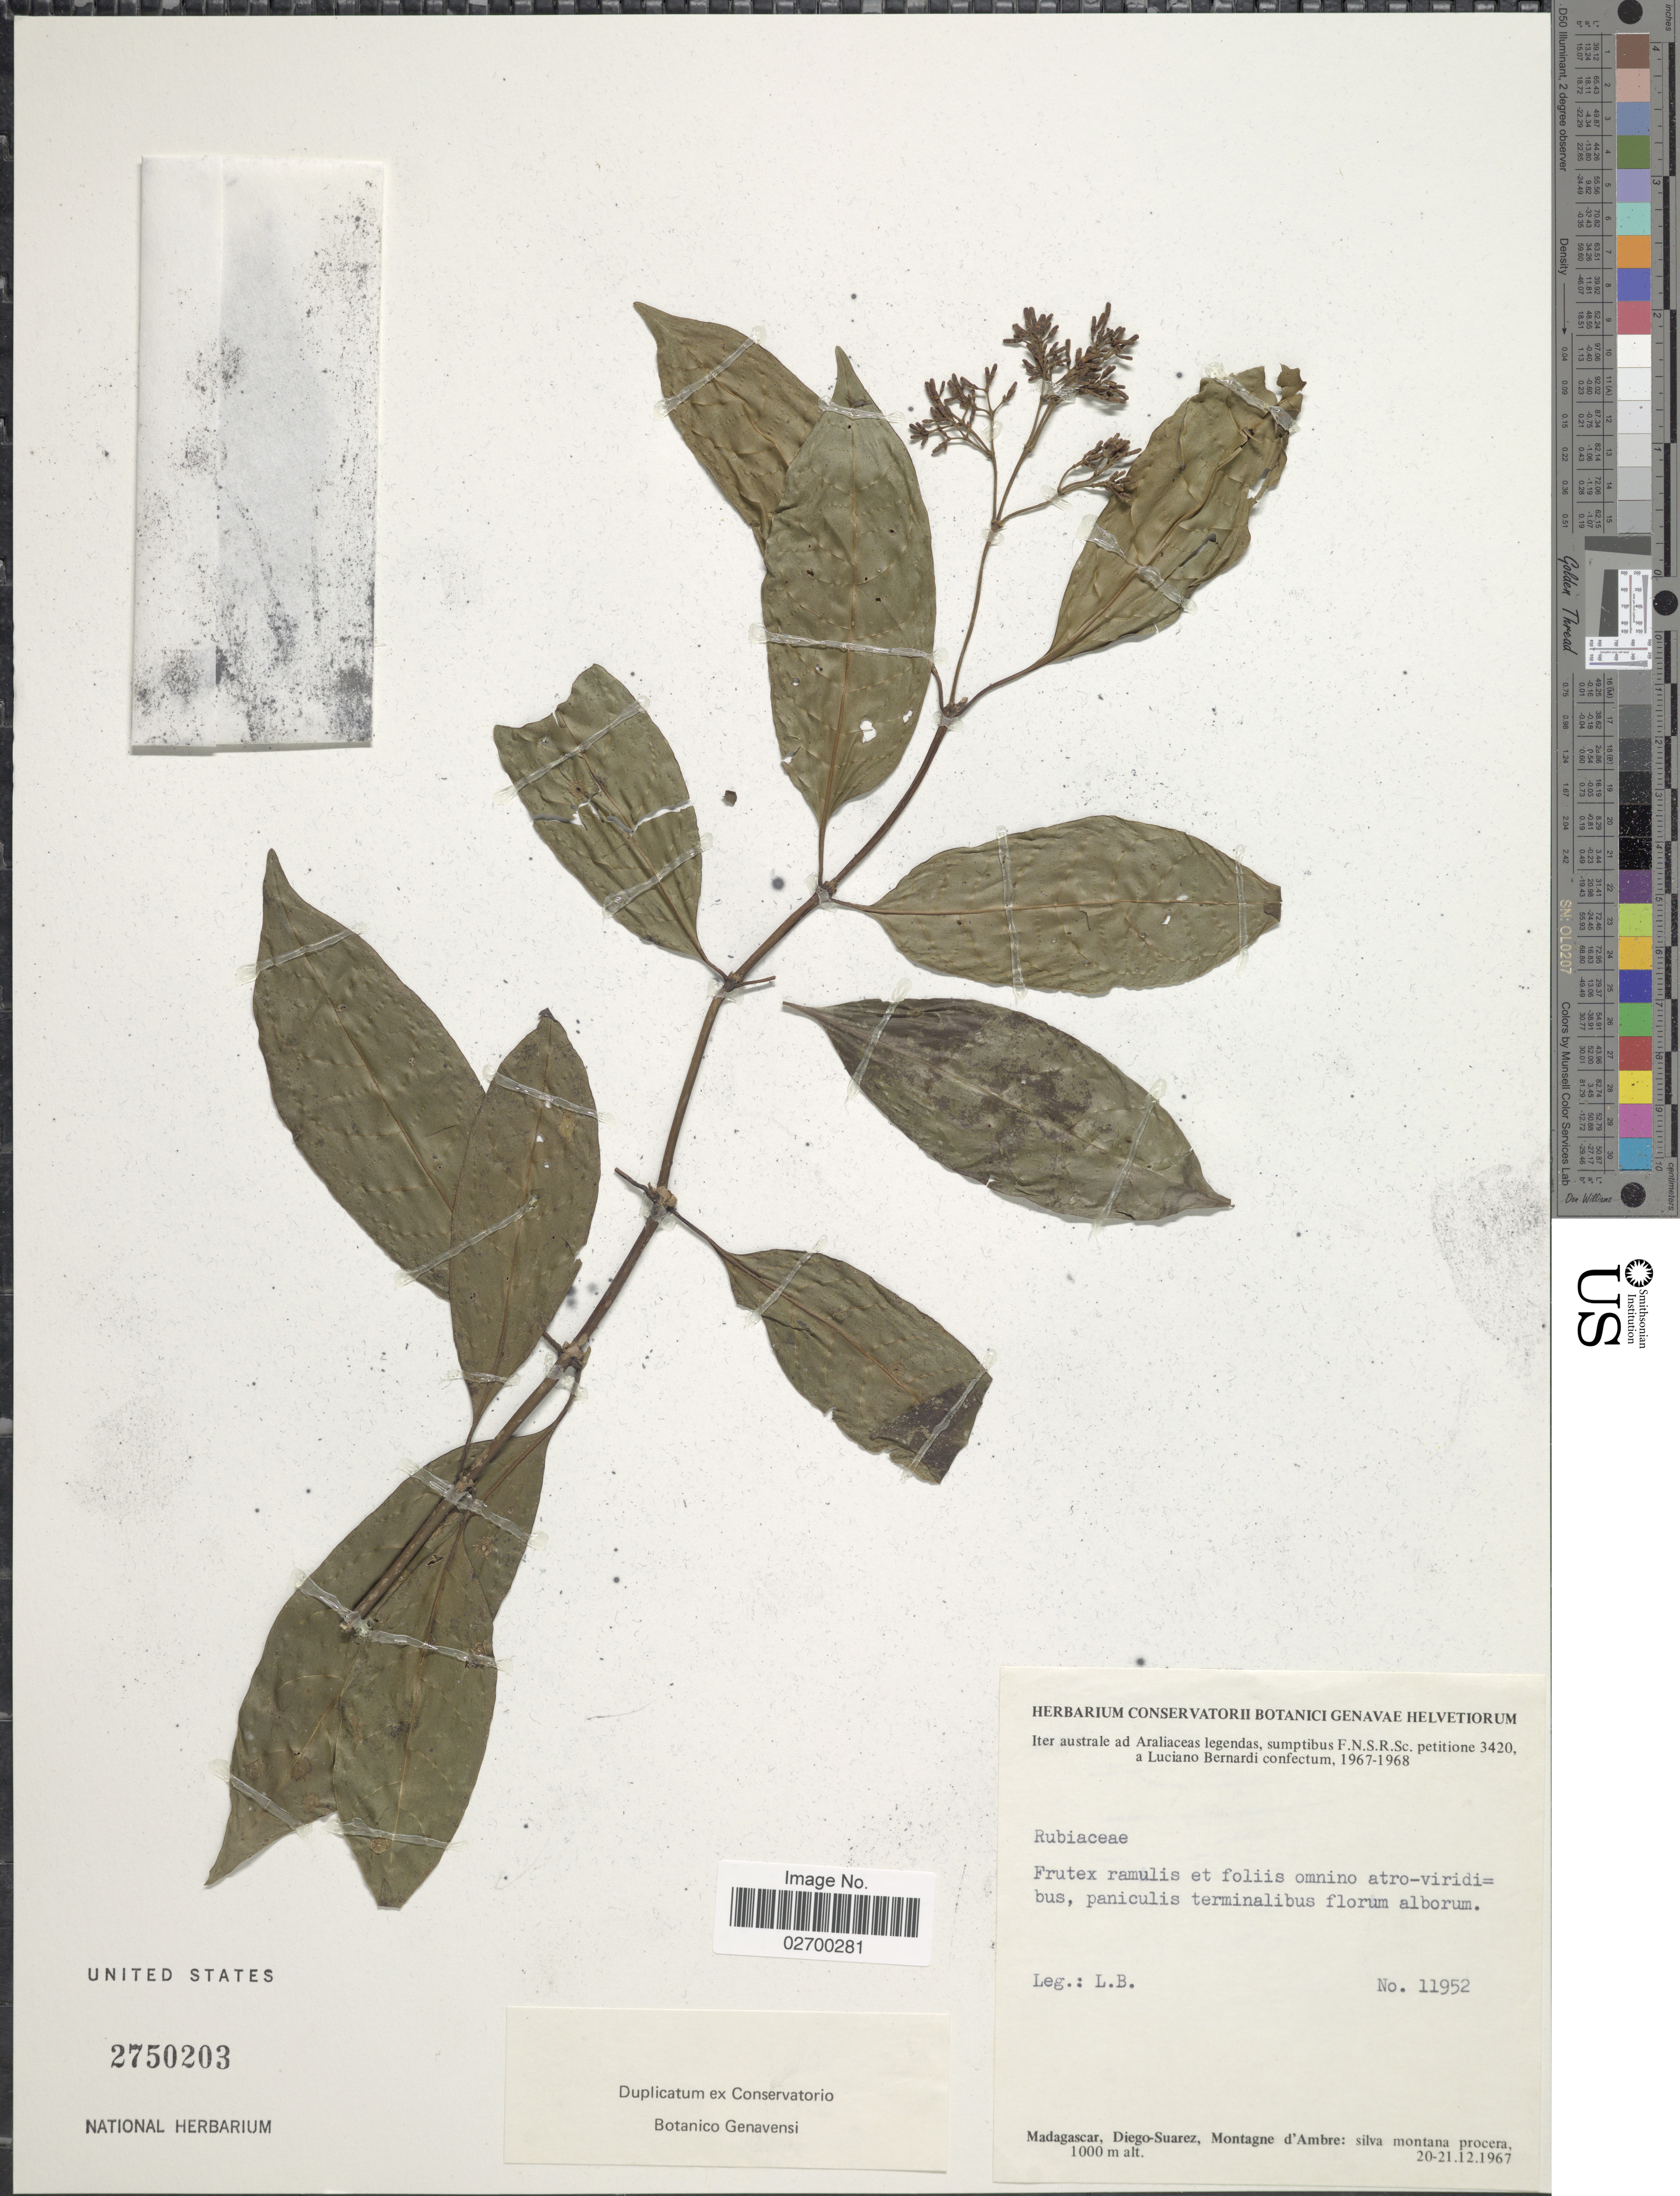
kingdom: Plantae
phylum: Tracheophyta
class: Magnoliopsida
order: Gentianales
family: Rubiaceae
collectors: L. Bernardi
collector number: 11952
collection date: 1967-12-20/1967-12-21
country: Madagascar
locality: Diego-Suarez, Montagne d'Ambre: silva montana procera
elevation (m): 1000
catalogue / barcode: US 2750203